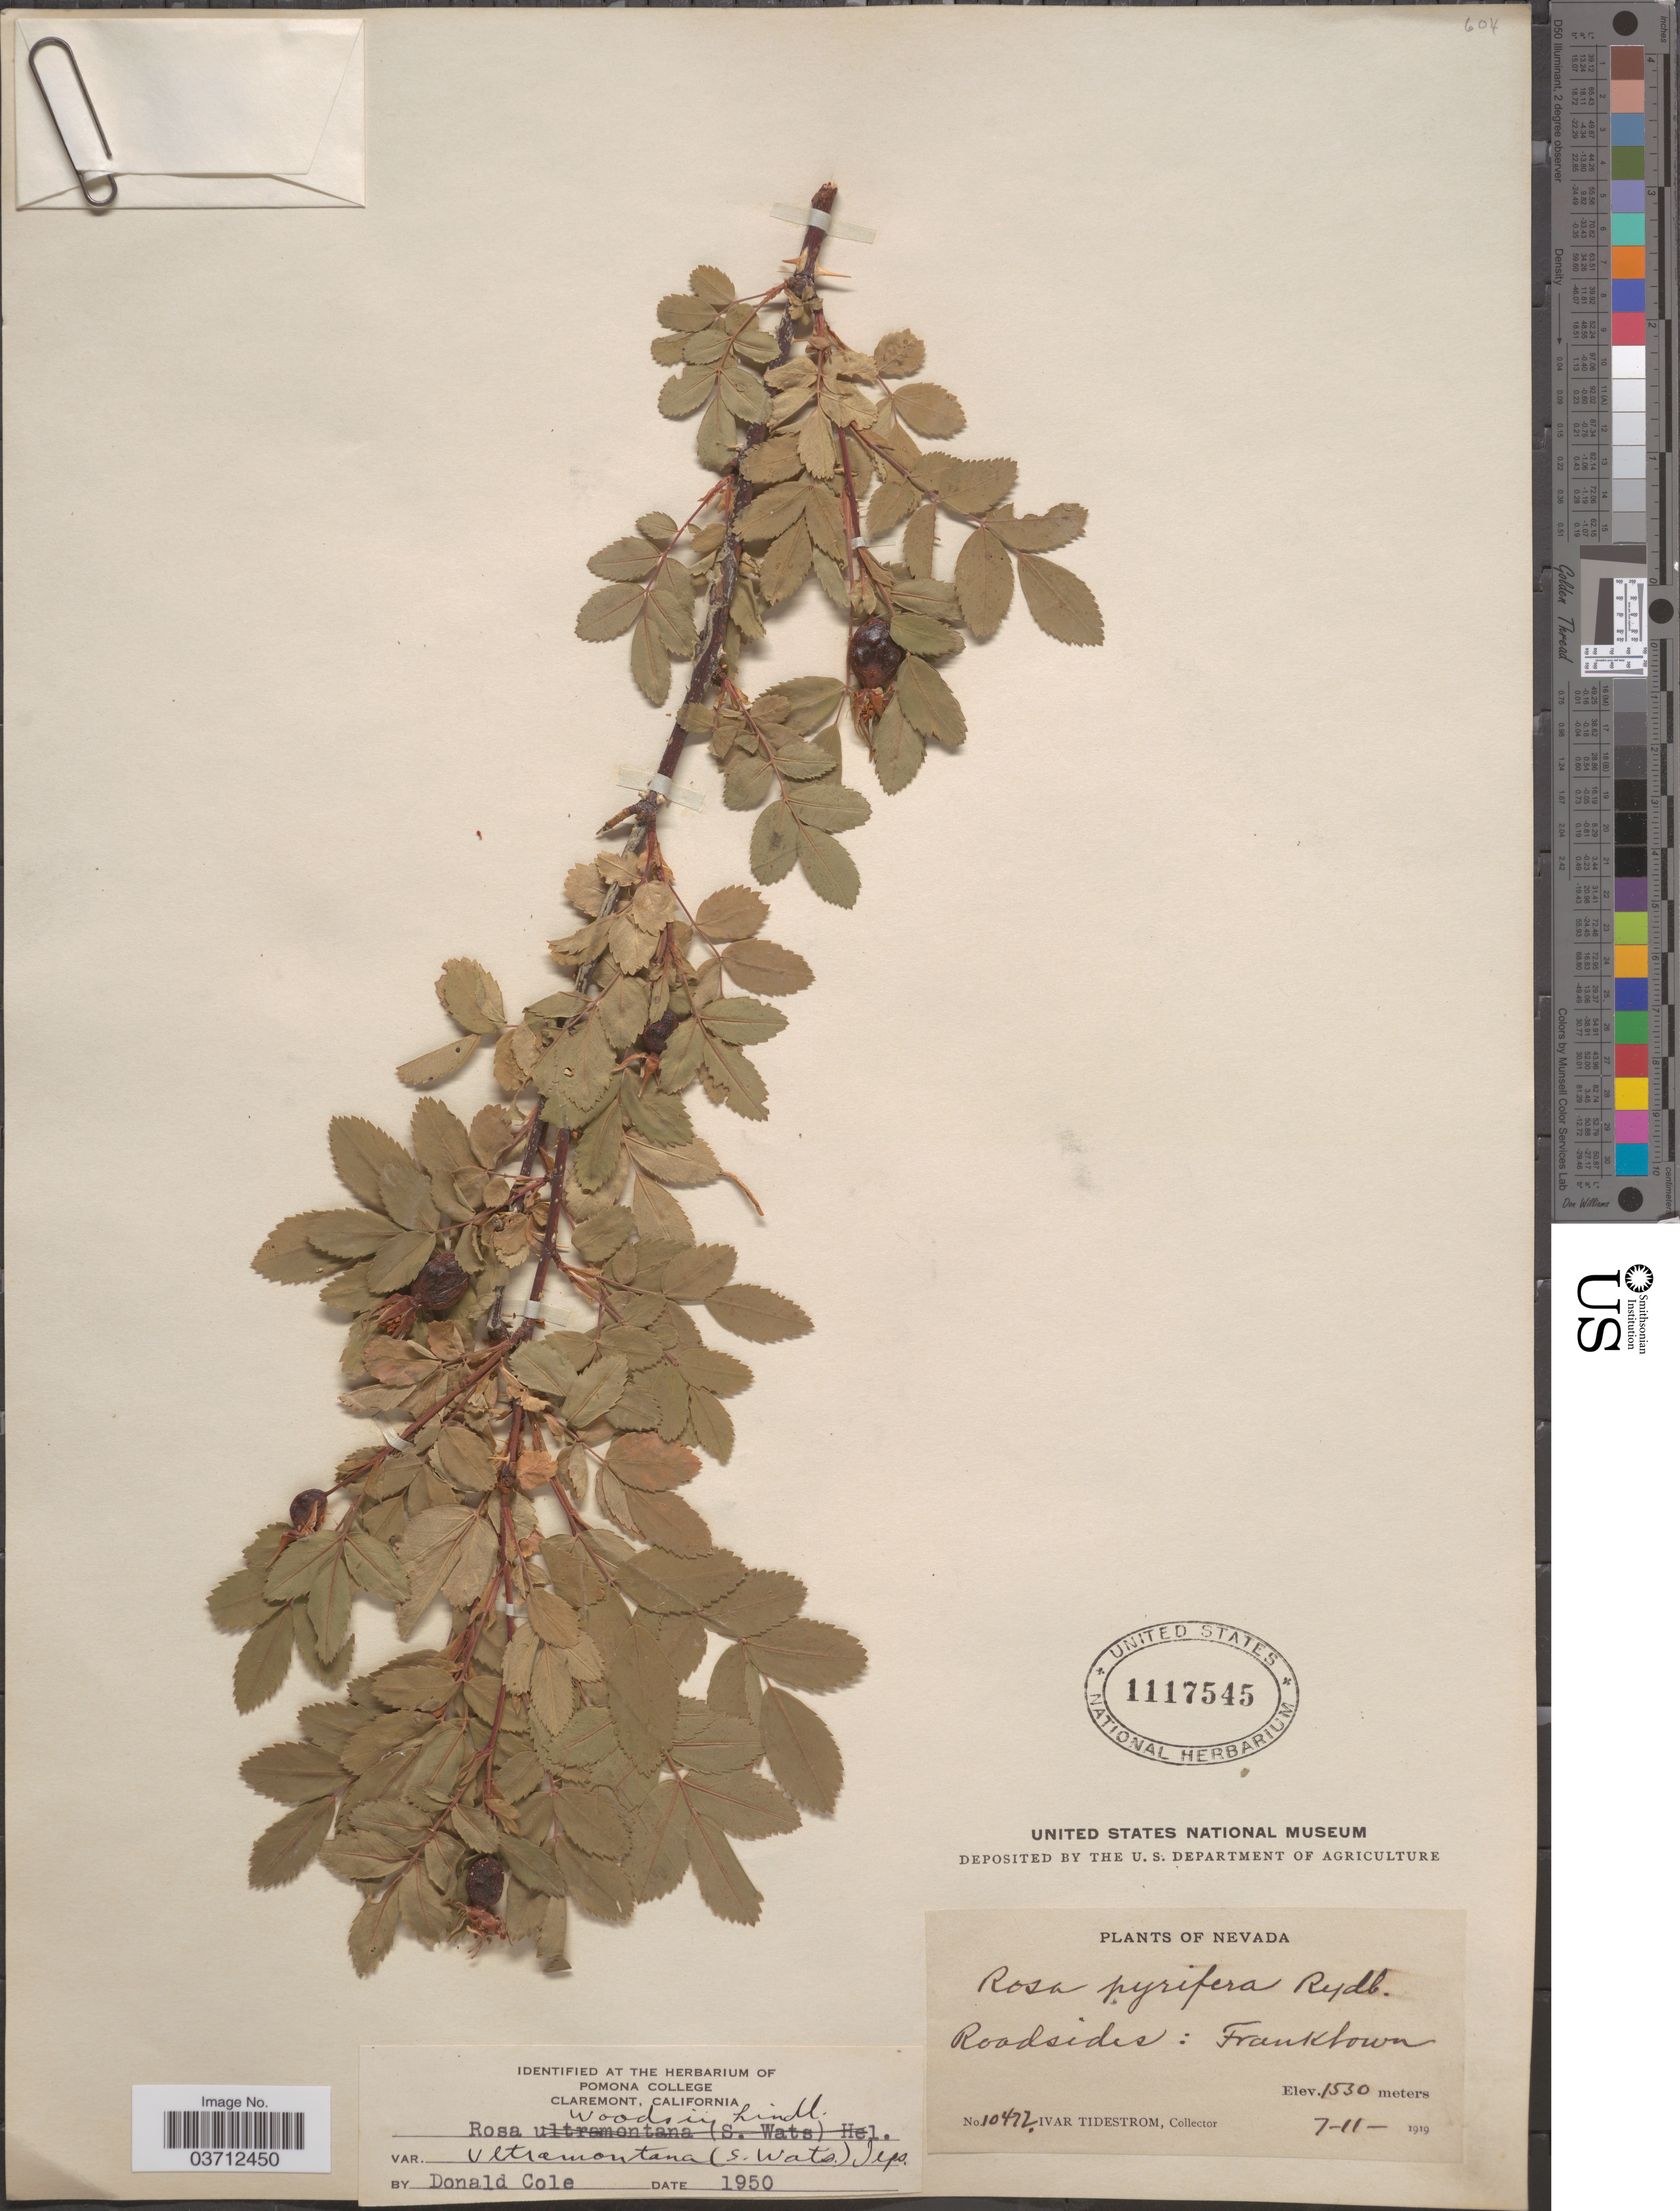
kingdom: Plantae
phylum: Tracheophyta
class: Magnoliopsida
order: Rosales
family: Rosaceae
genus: Rosa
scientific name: Rosa woodsii var. ultramontana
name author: Lindl.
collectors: I. F. Tidestrom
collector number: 10422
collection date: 1919-07-11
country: United States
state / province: Nevada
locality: Roadsides: Franktown.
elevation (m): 1530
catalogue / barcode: US 1117545